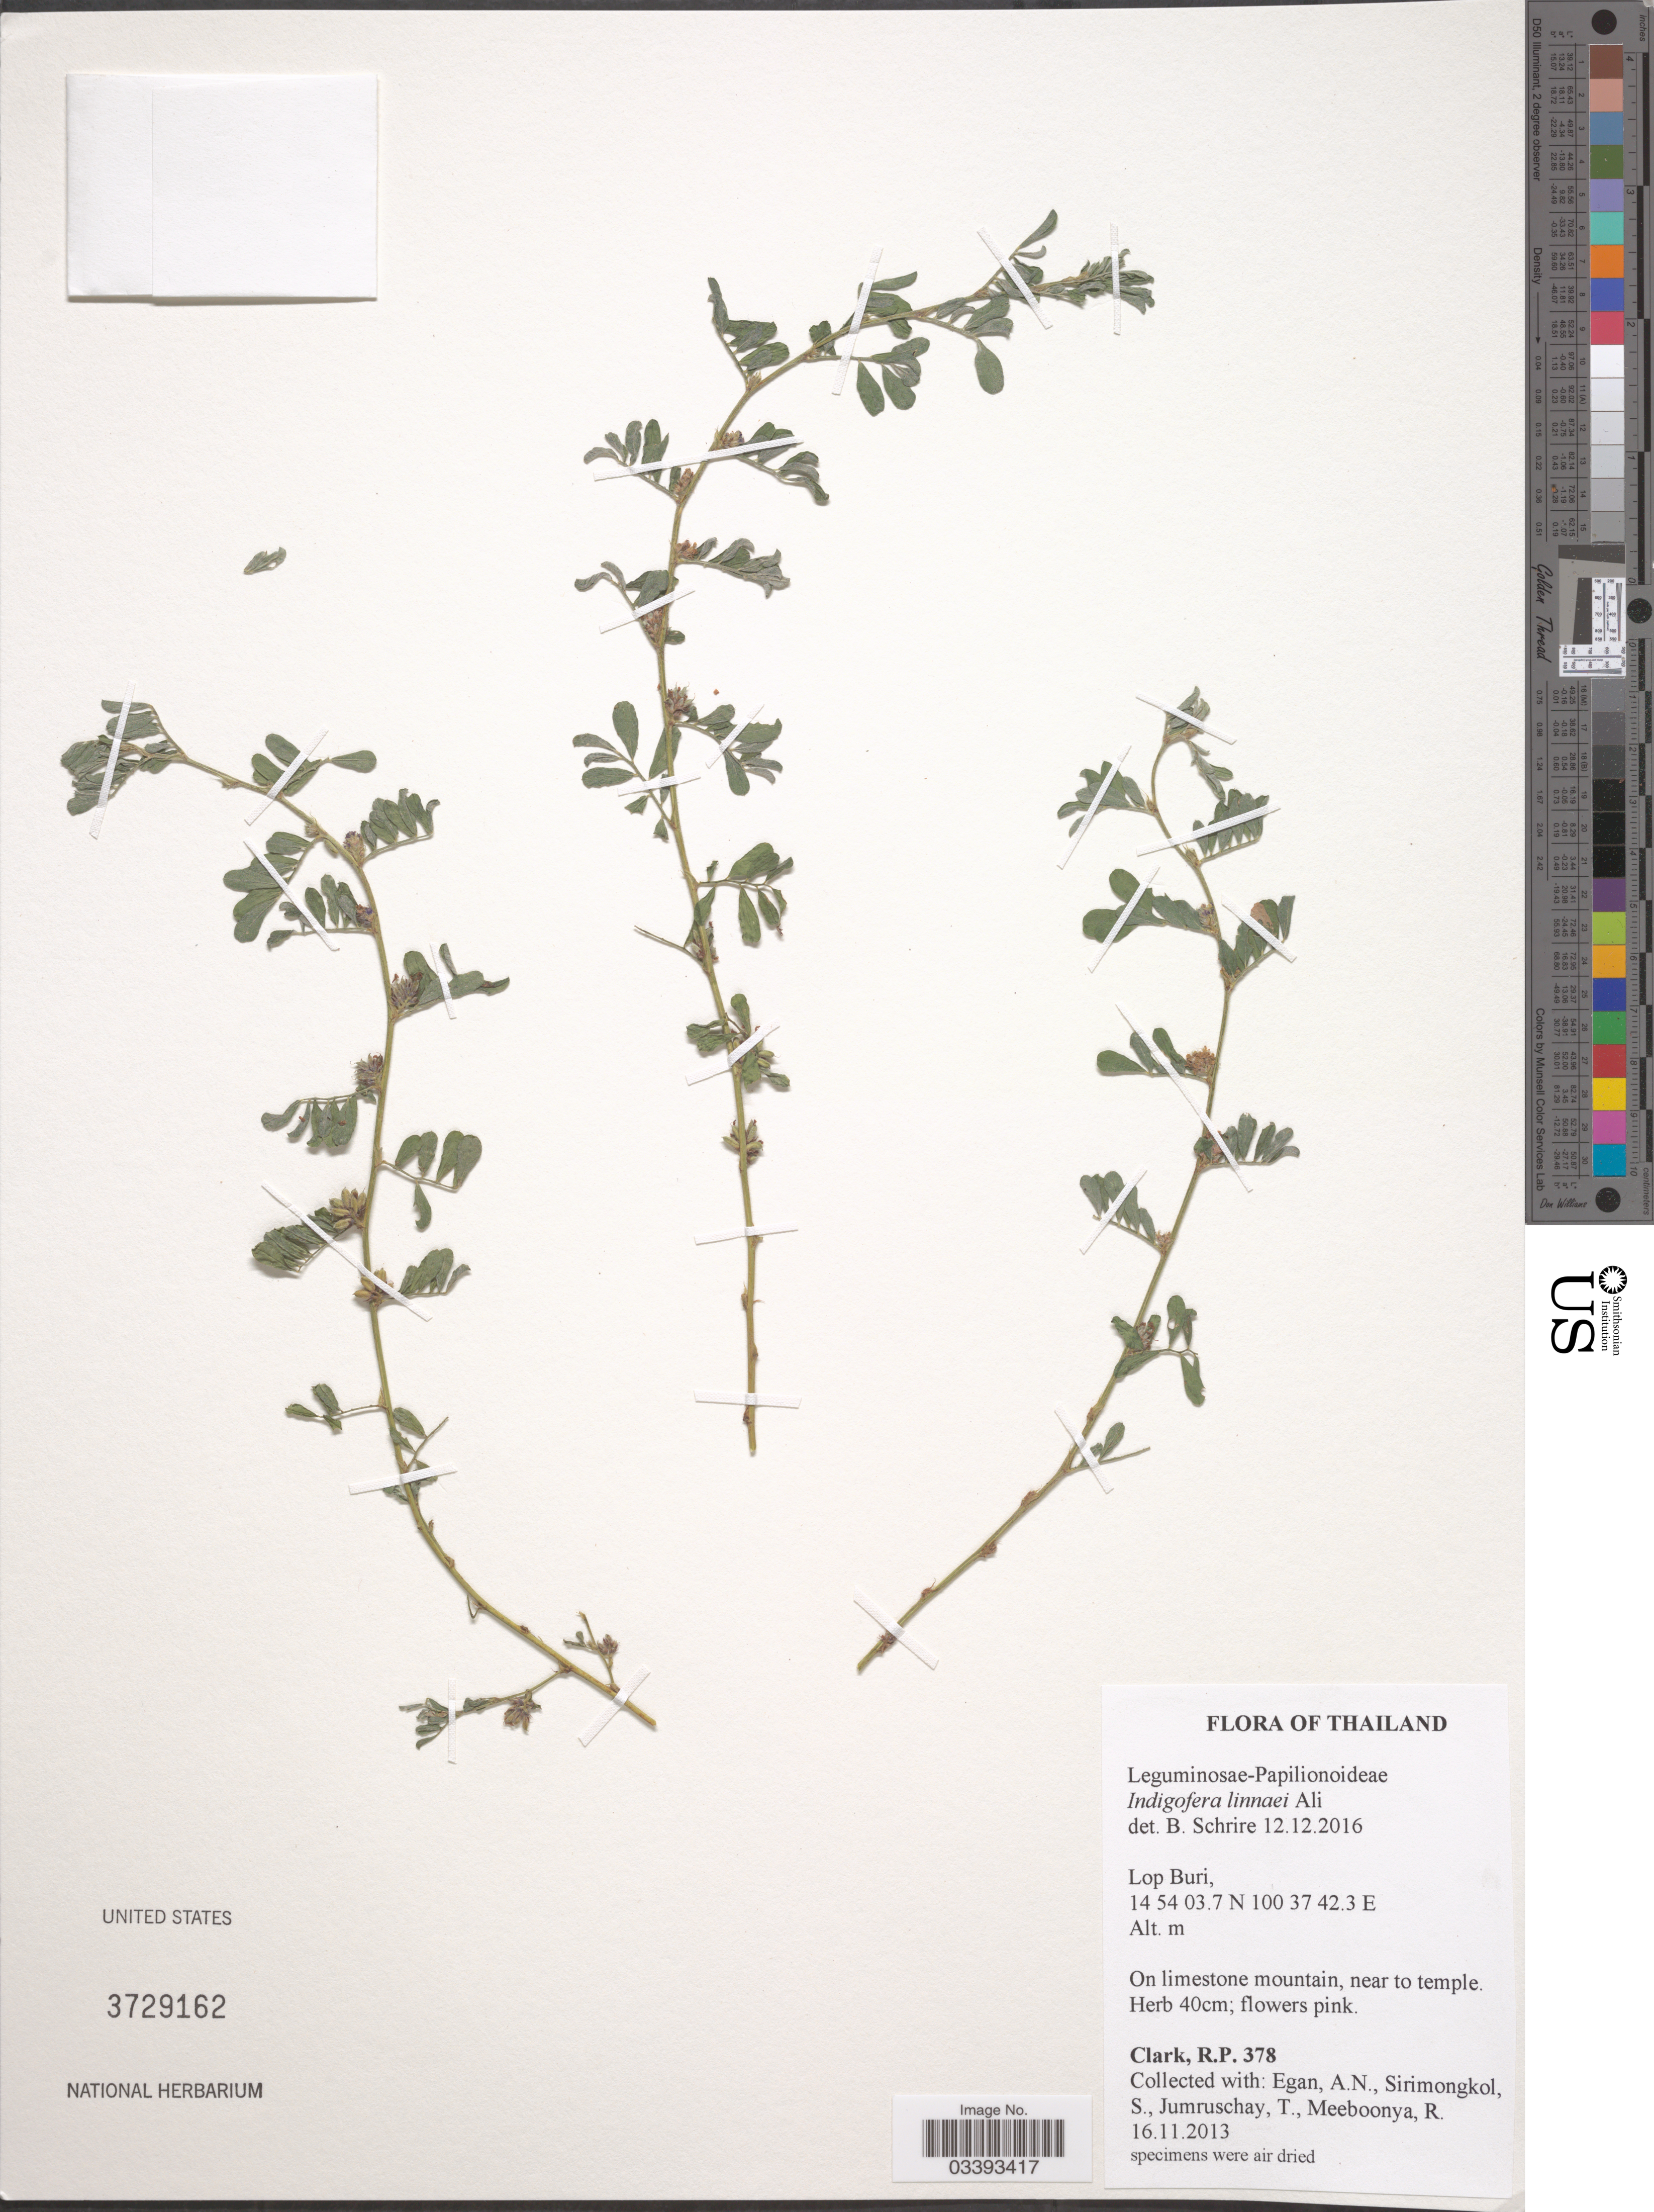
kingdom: Plantae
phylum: Tracheophyta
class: Magnoliopsida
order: Fabales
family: Fabaceae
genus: Indigofera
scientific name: Indigofera linnaei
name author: Ali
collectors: R. P. Clark, A. N. Egan, S. Sirimongkol, T. Jumruschay & R. Meeboonya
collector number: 378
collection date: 2013-11-16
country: Thailand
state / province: Lop Buri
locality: On limestone mountain, near to temple.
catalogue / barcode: US 3729162